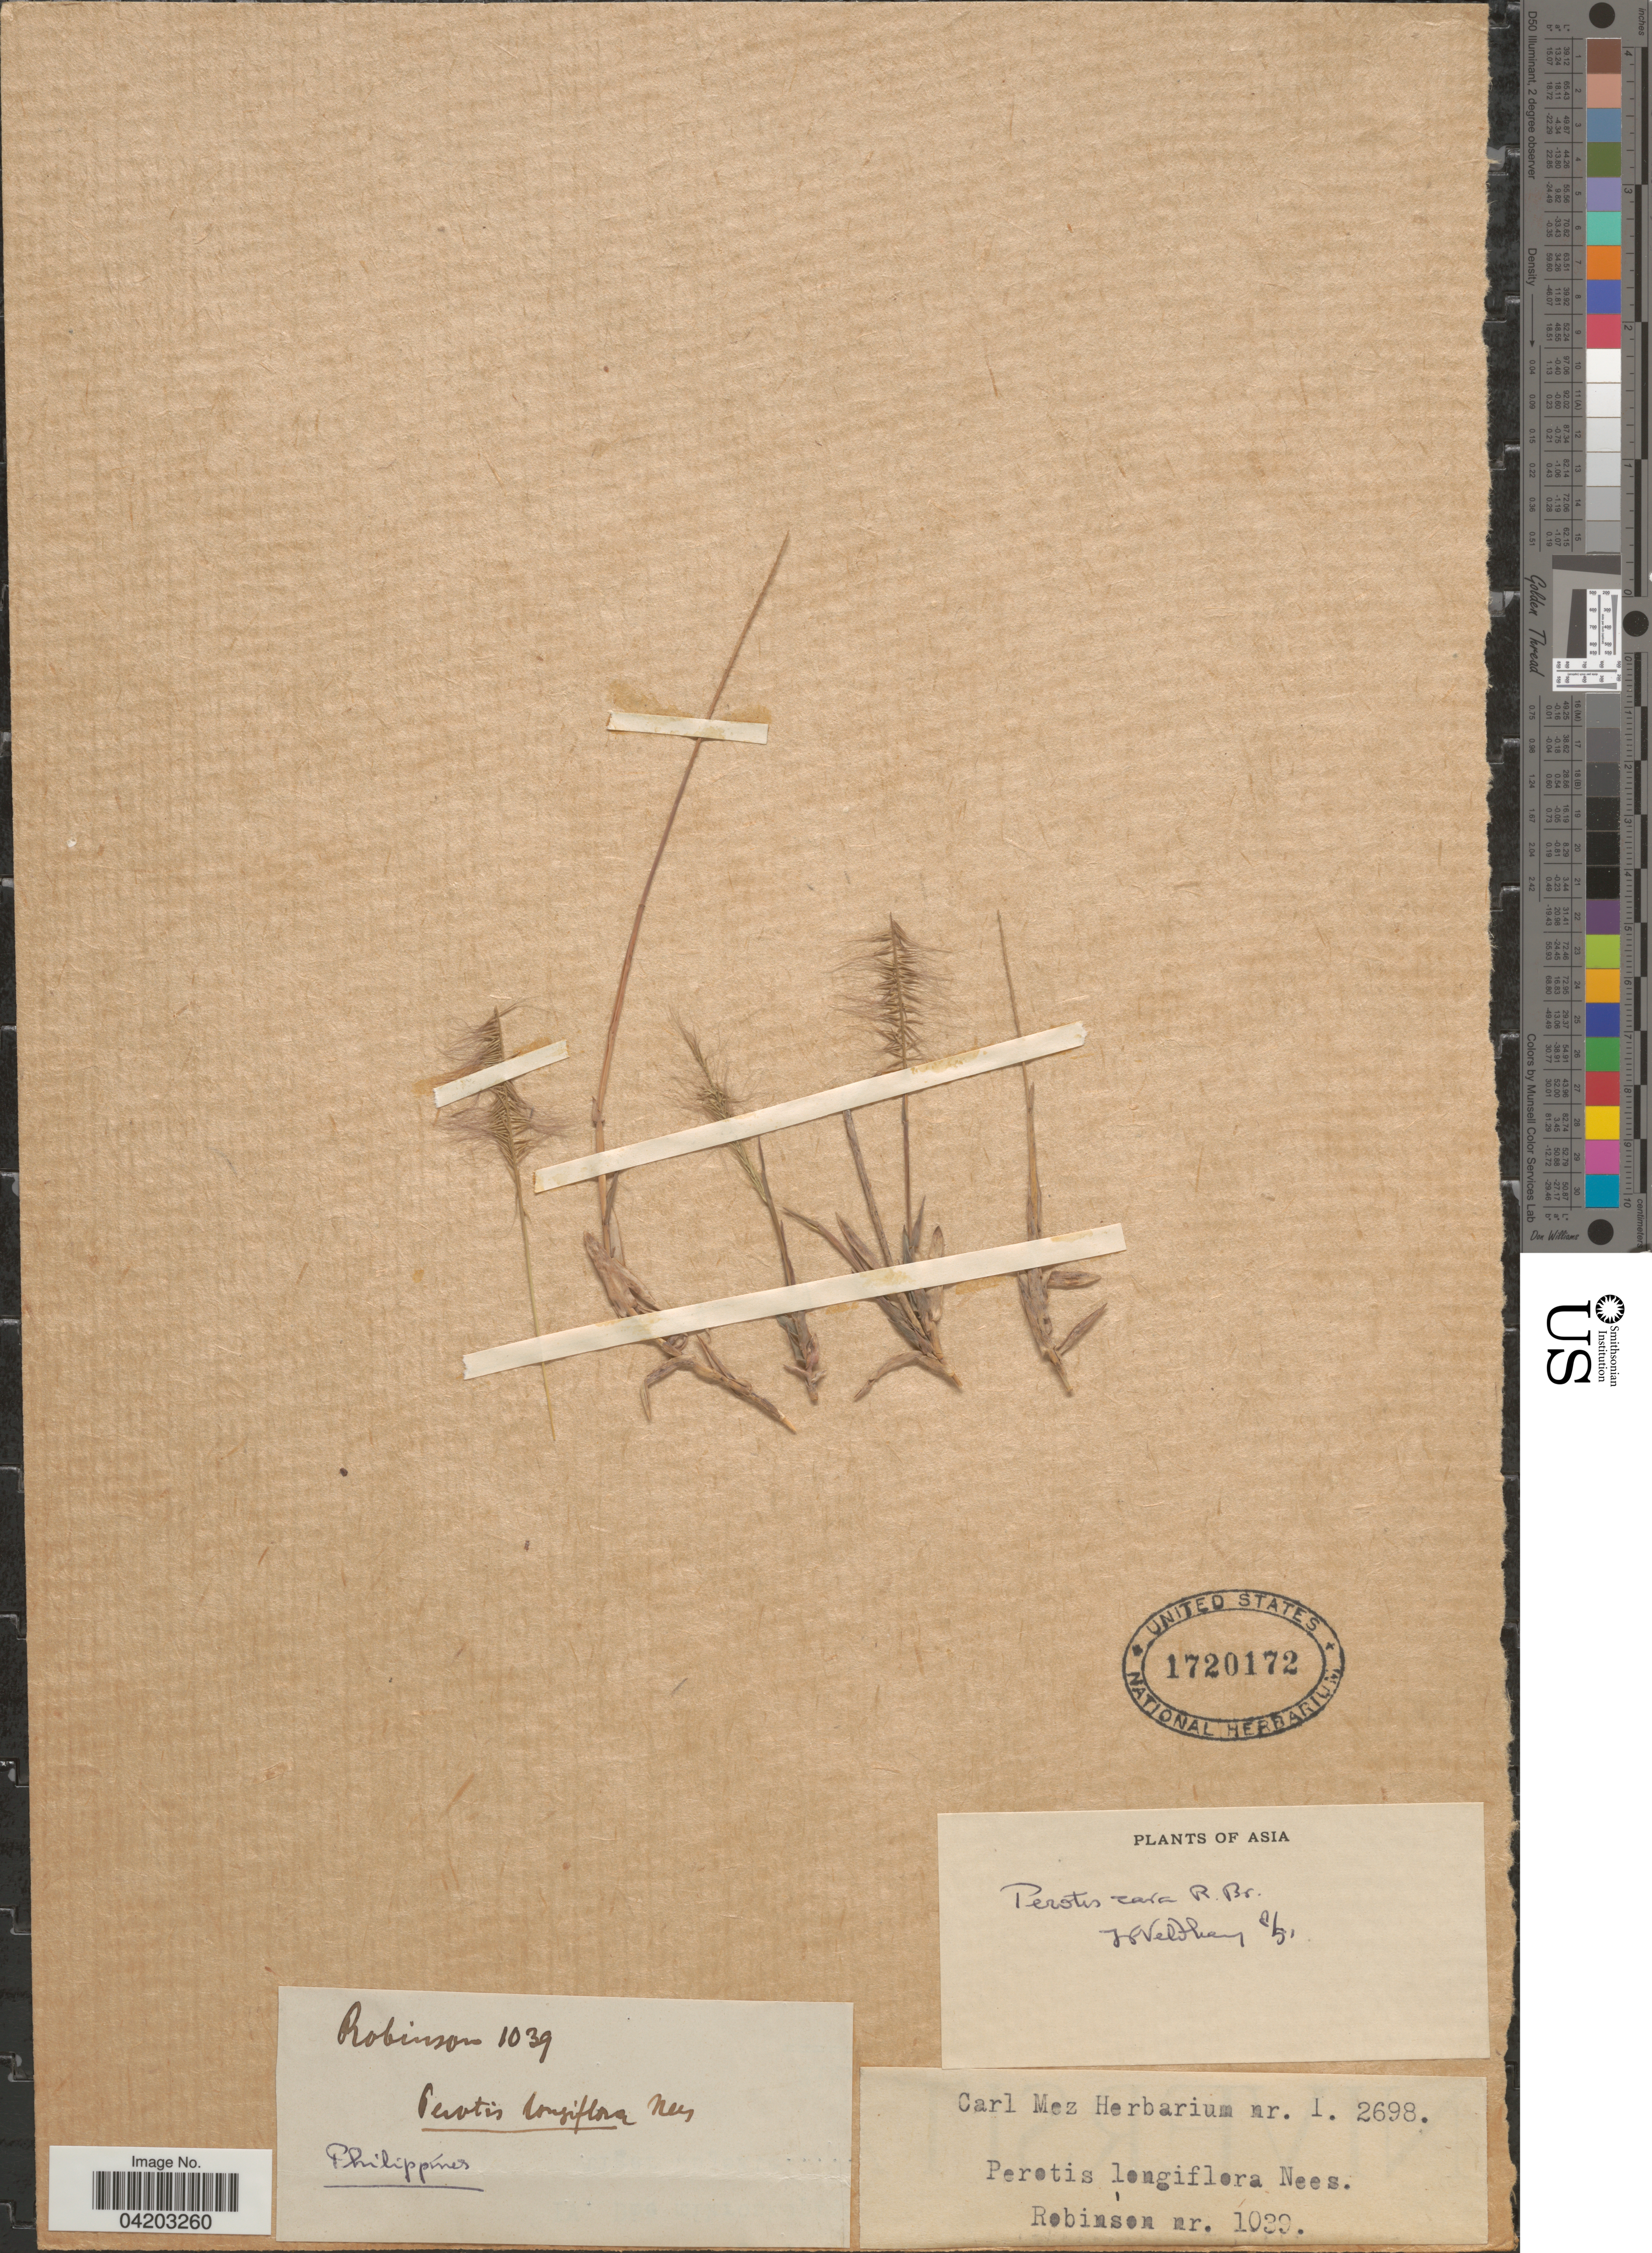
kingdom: Plantae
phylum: Tracheophyta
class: Liliopsida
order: Poales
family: Poaceae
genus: Perotis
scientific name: Perotis rara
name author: R. Br.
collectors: -- Robinson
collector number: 1039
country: Philippines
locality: Asia.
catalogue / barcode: US 1720172